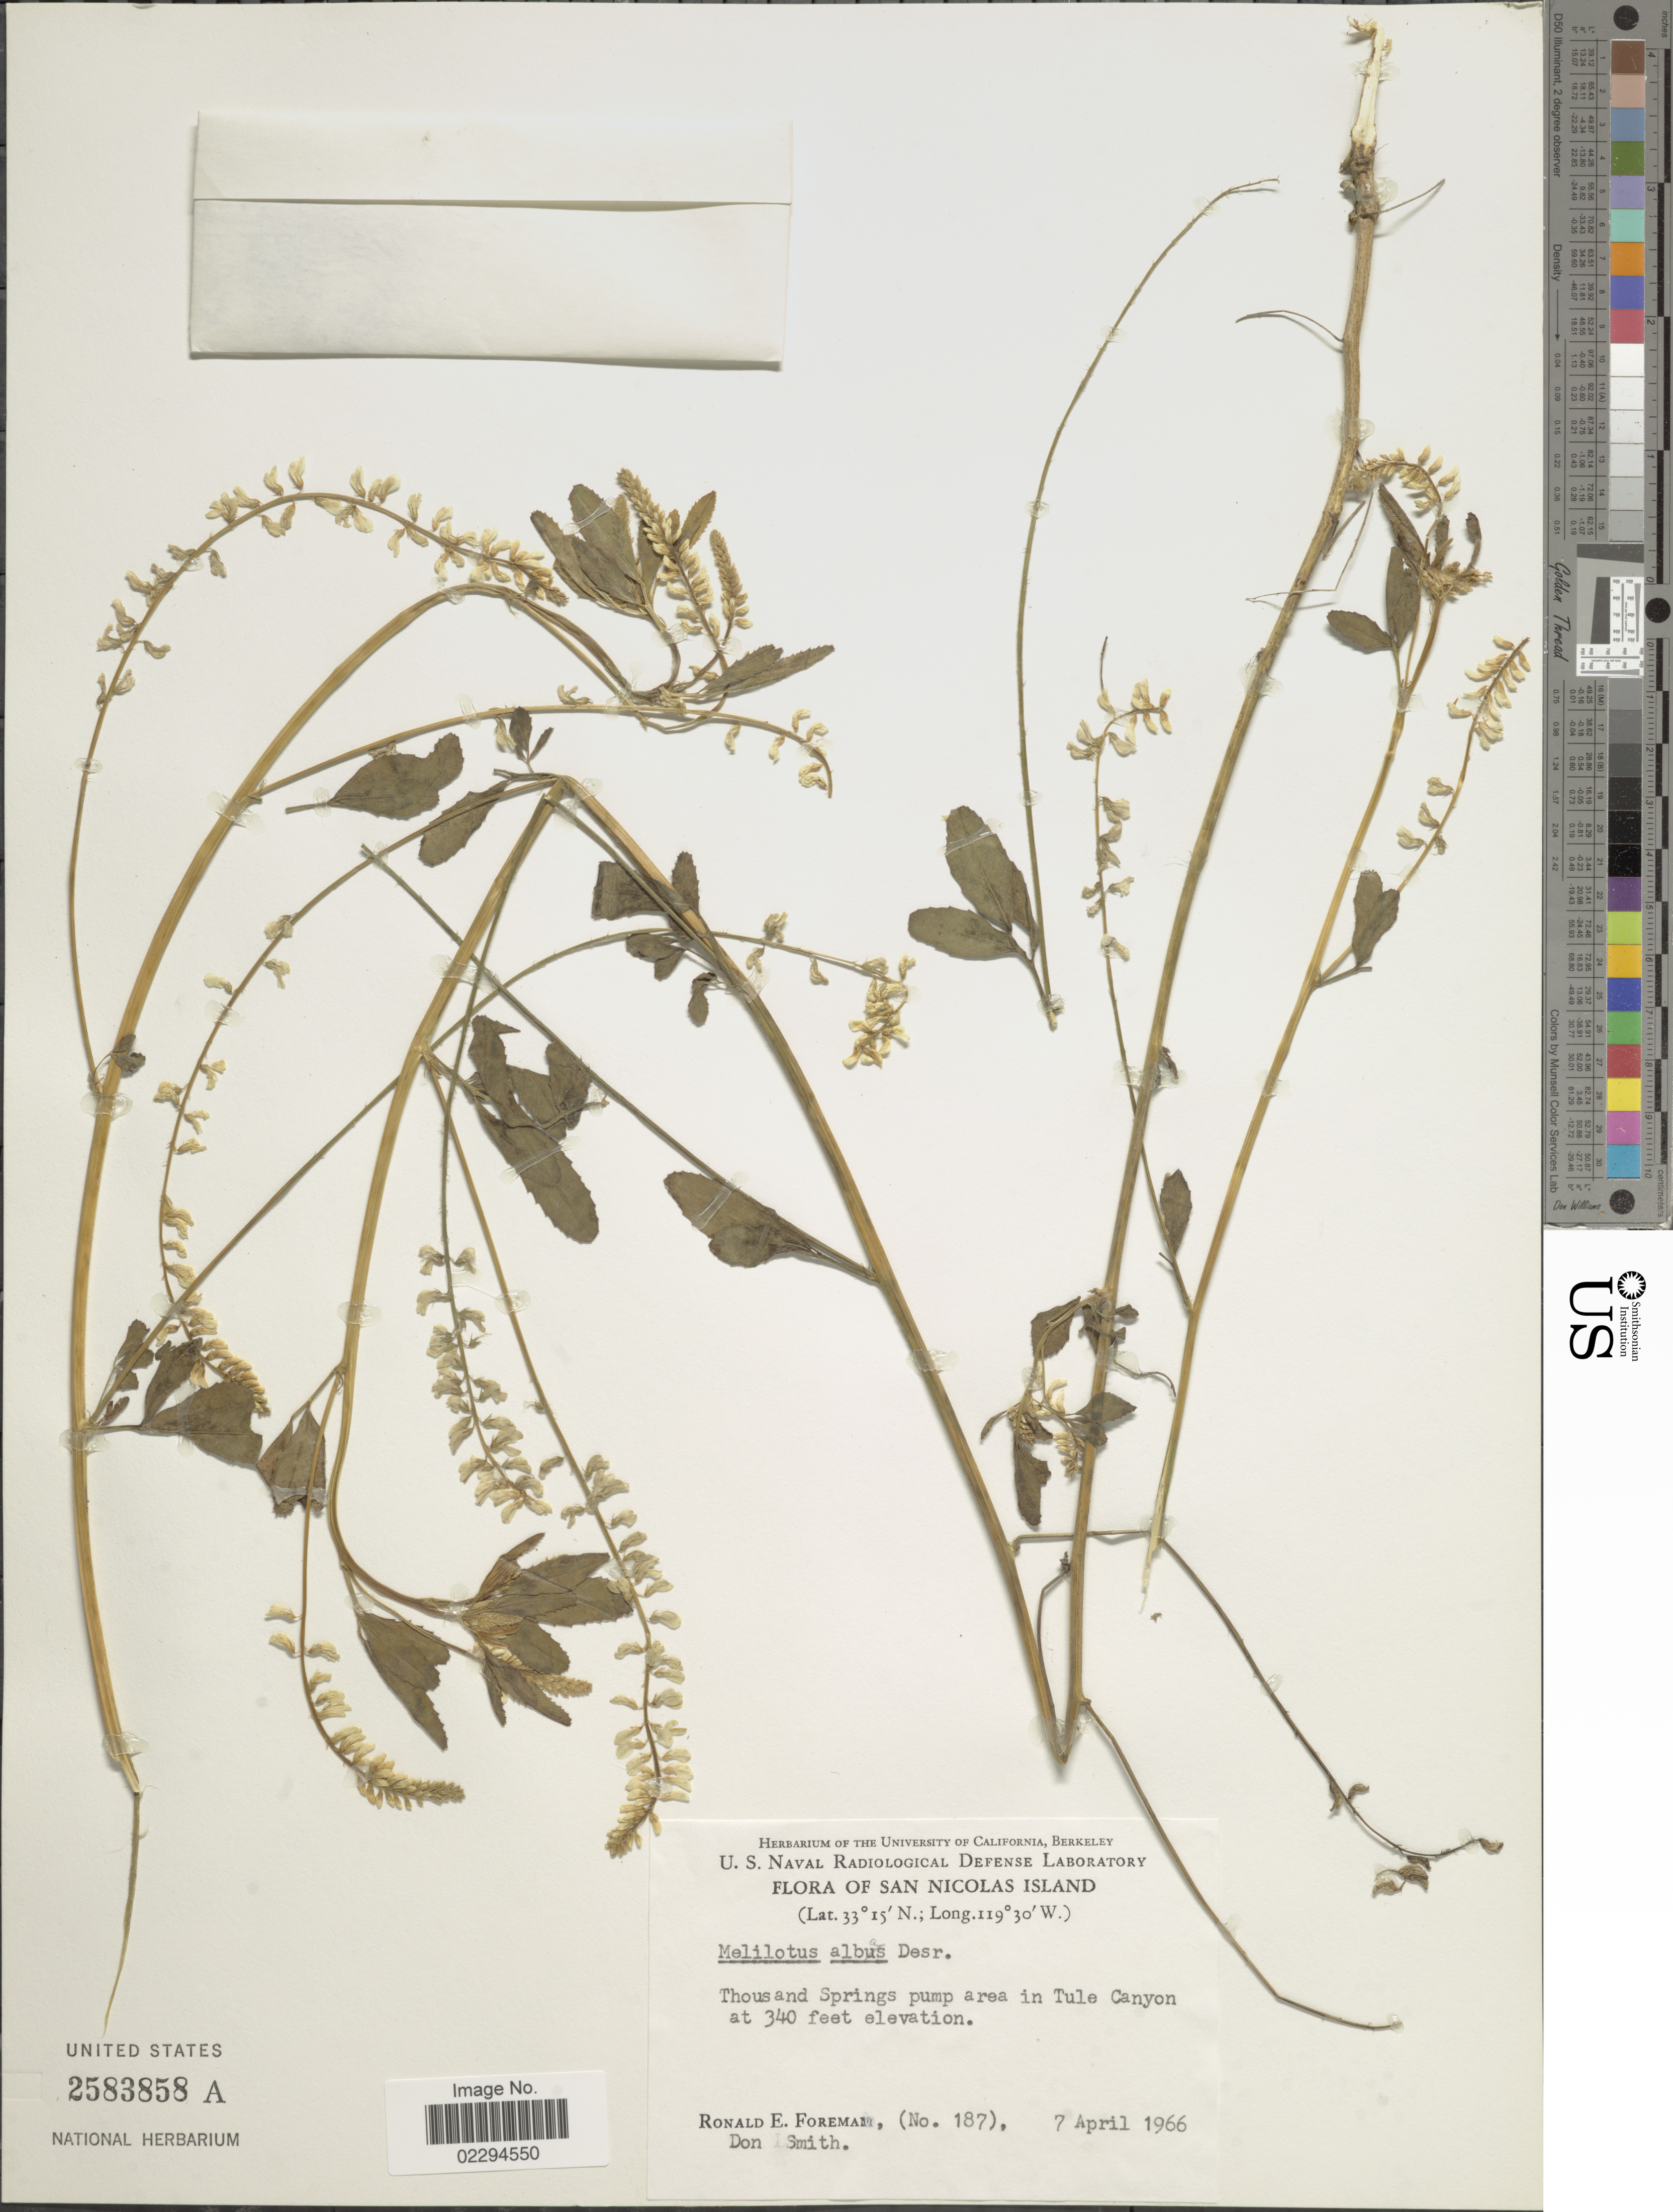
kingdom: Plantae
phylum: Tracheophyta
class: Magnoliopsida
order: Fabales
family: Fabaceae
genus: Melilotus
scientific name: Melilotus albus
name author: Medik.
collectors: R. Foreman & D. Smith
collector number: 187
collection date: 1966-04-07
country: United States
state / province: California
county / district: Ventura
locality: San Nicolas Island. Thousand Springs pump area in Tule Canyon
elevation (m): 104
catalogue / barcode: US 2583858A